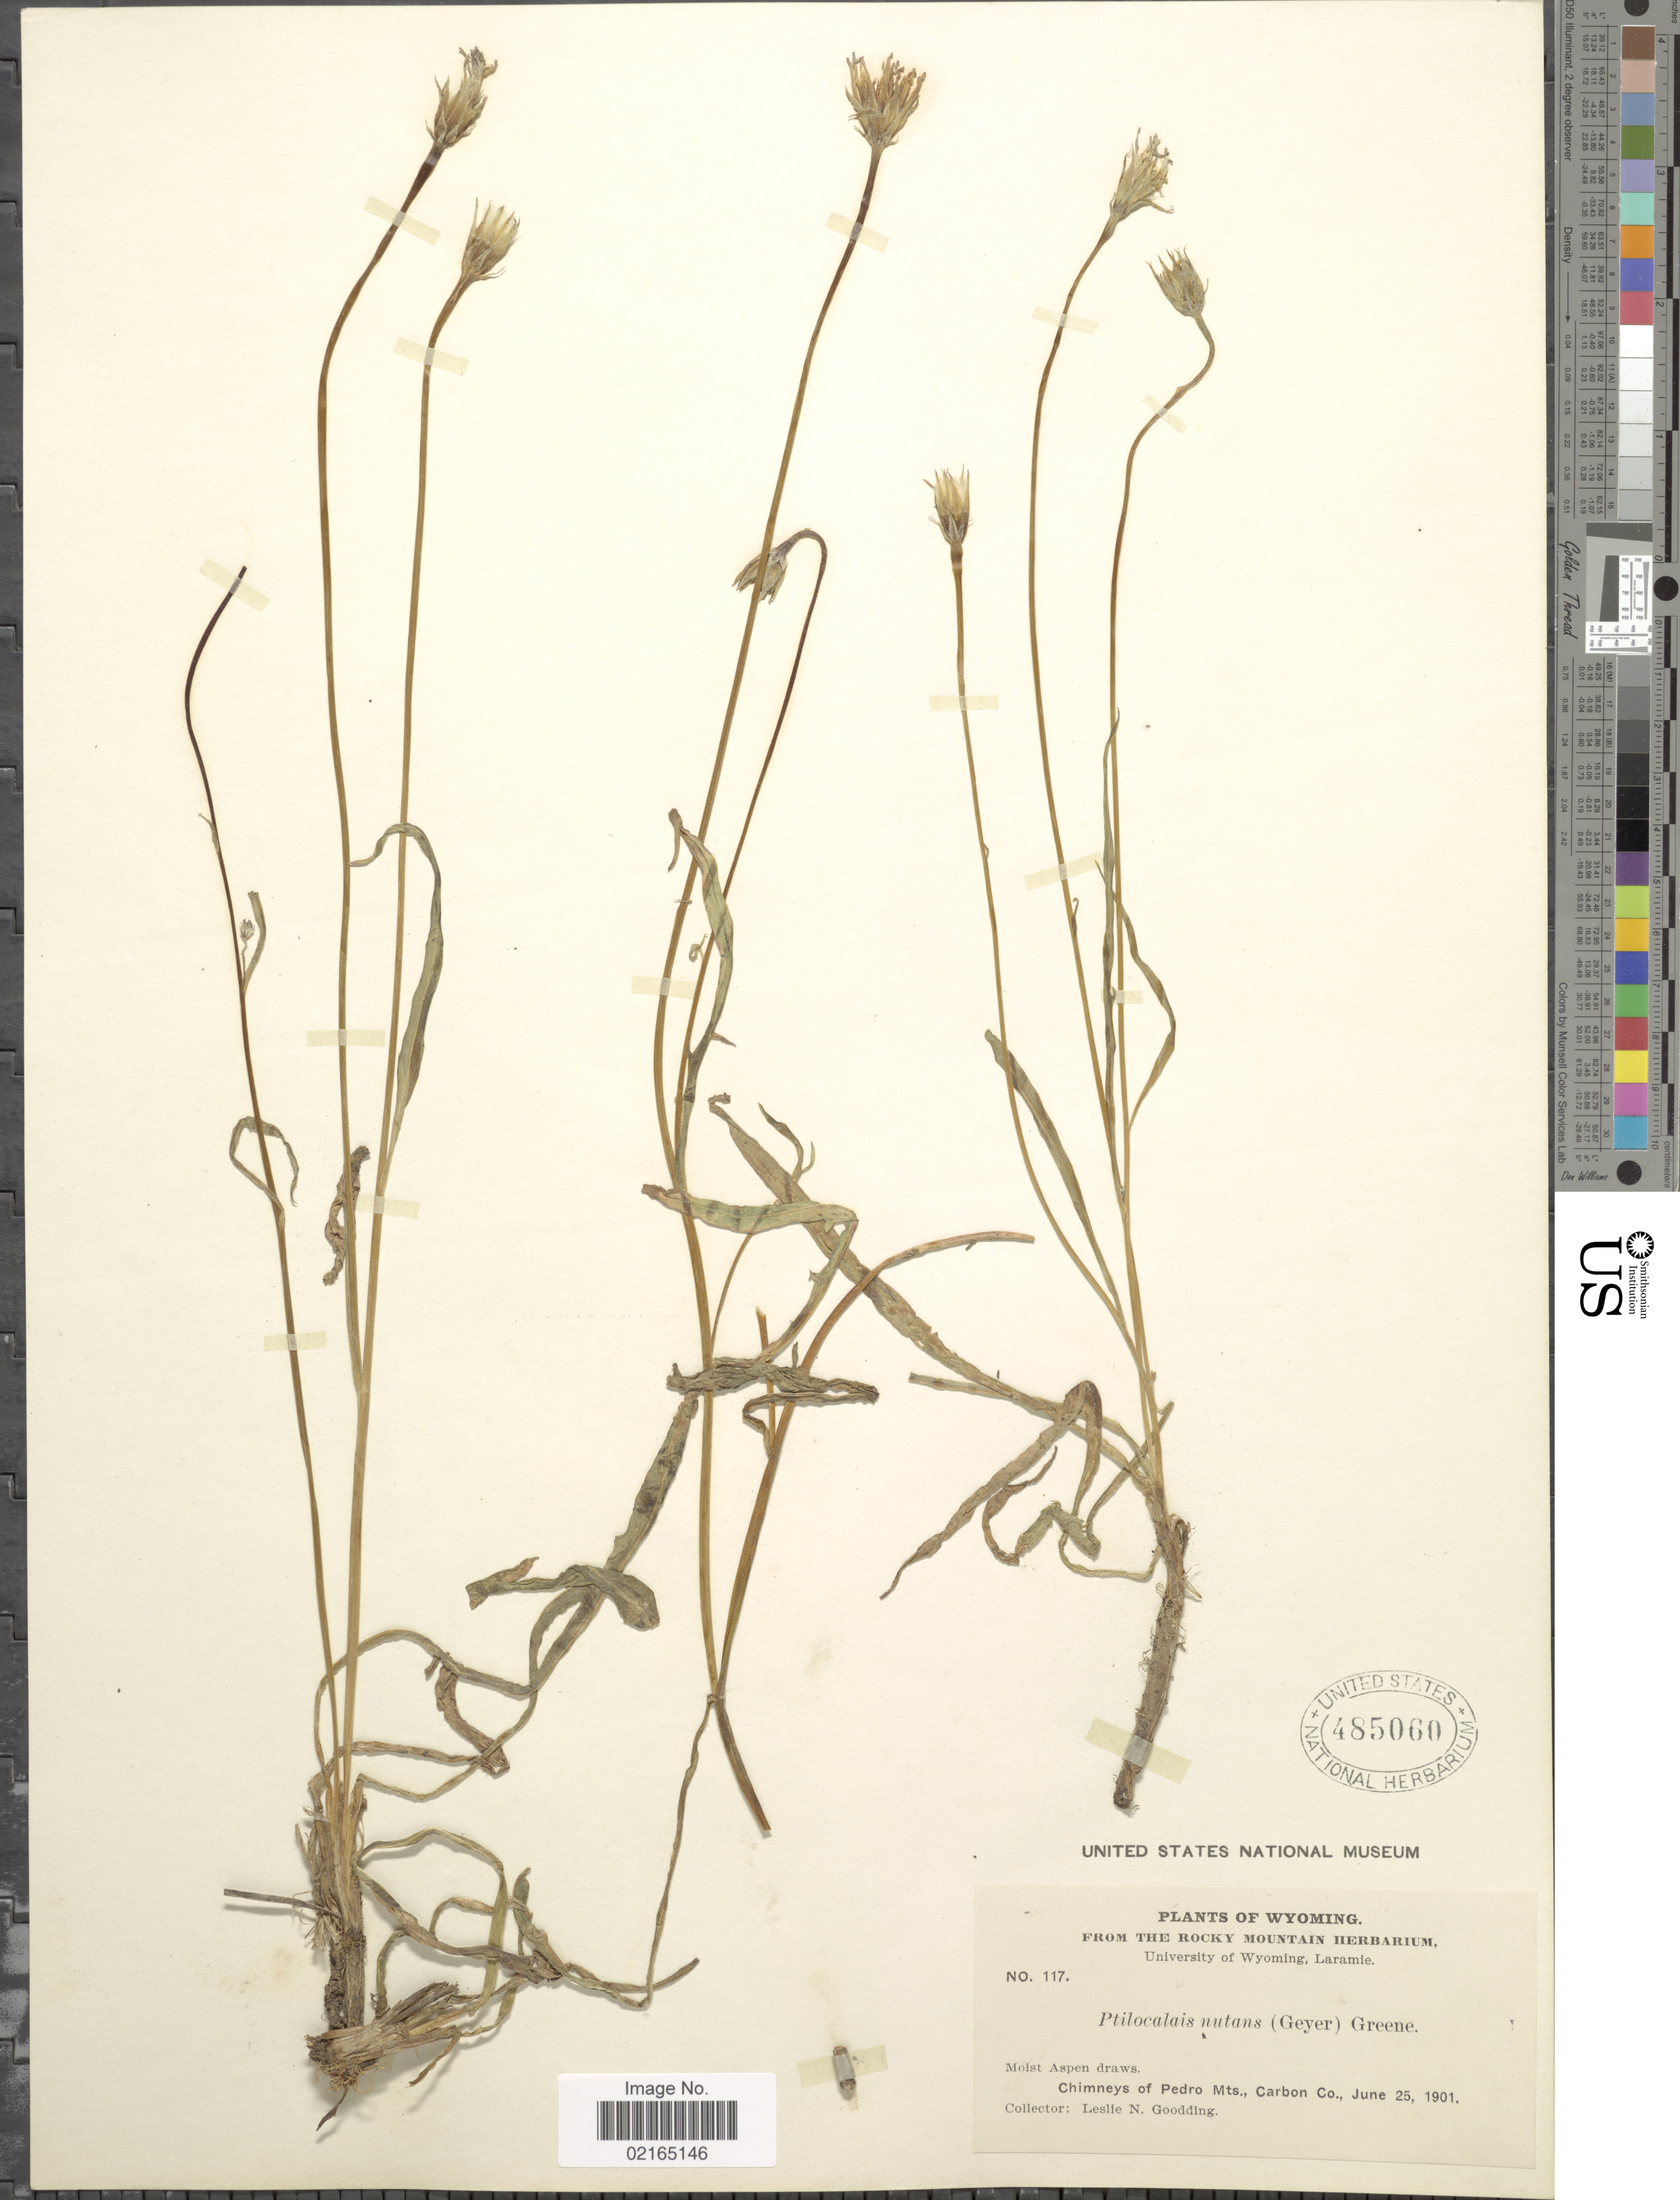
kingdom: Plantae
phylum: Tracheophyta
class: Magnoliopsida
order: Asterales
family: Asteraceae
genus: Microseris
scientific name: Microseris nutans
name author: (Hook.) Sch. Bip.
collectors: L. N. Goodding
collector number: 117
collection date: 1901-06-25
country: United States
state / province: Wyoming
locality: Chimneys of Pedro Mts., Carbon Co.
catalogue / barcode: US 485060